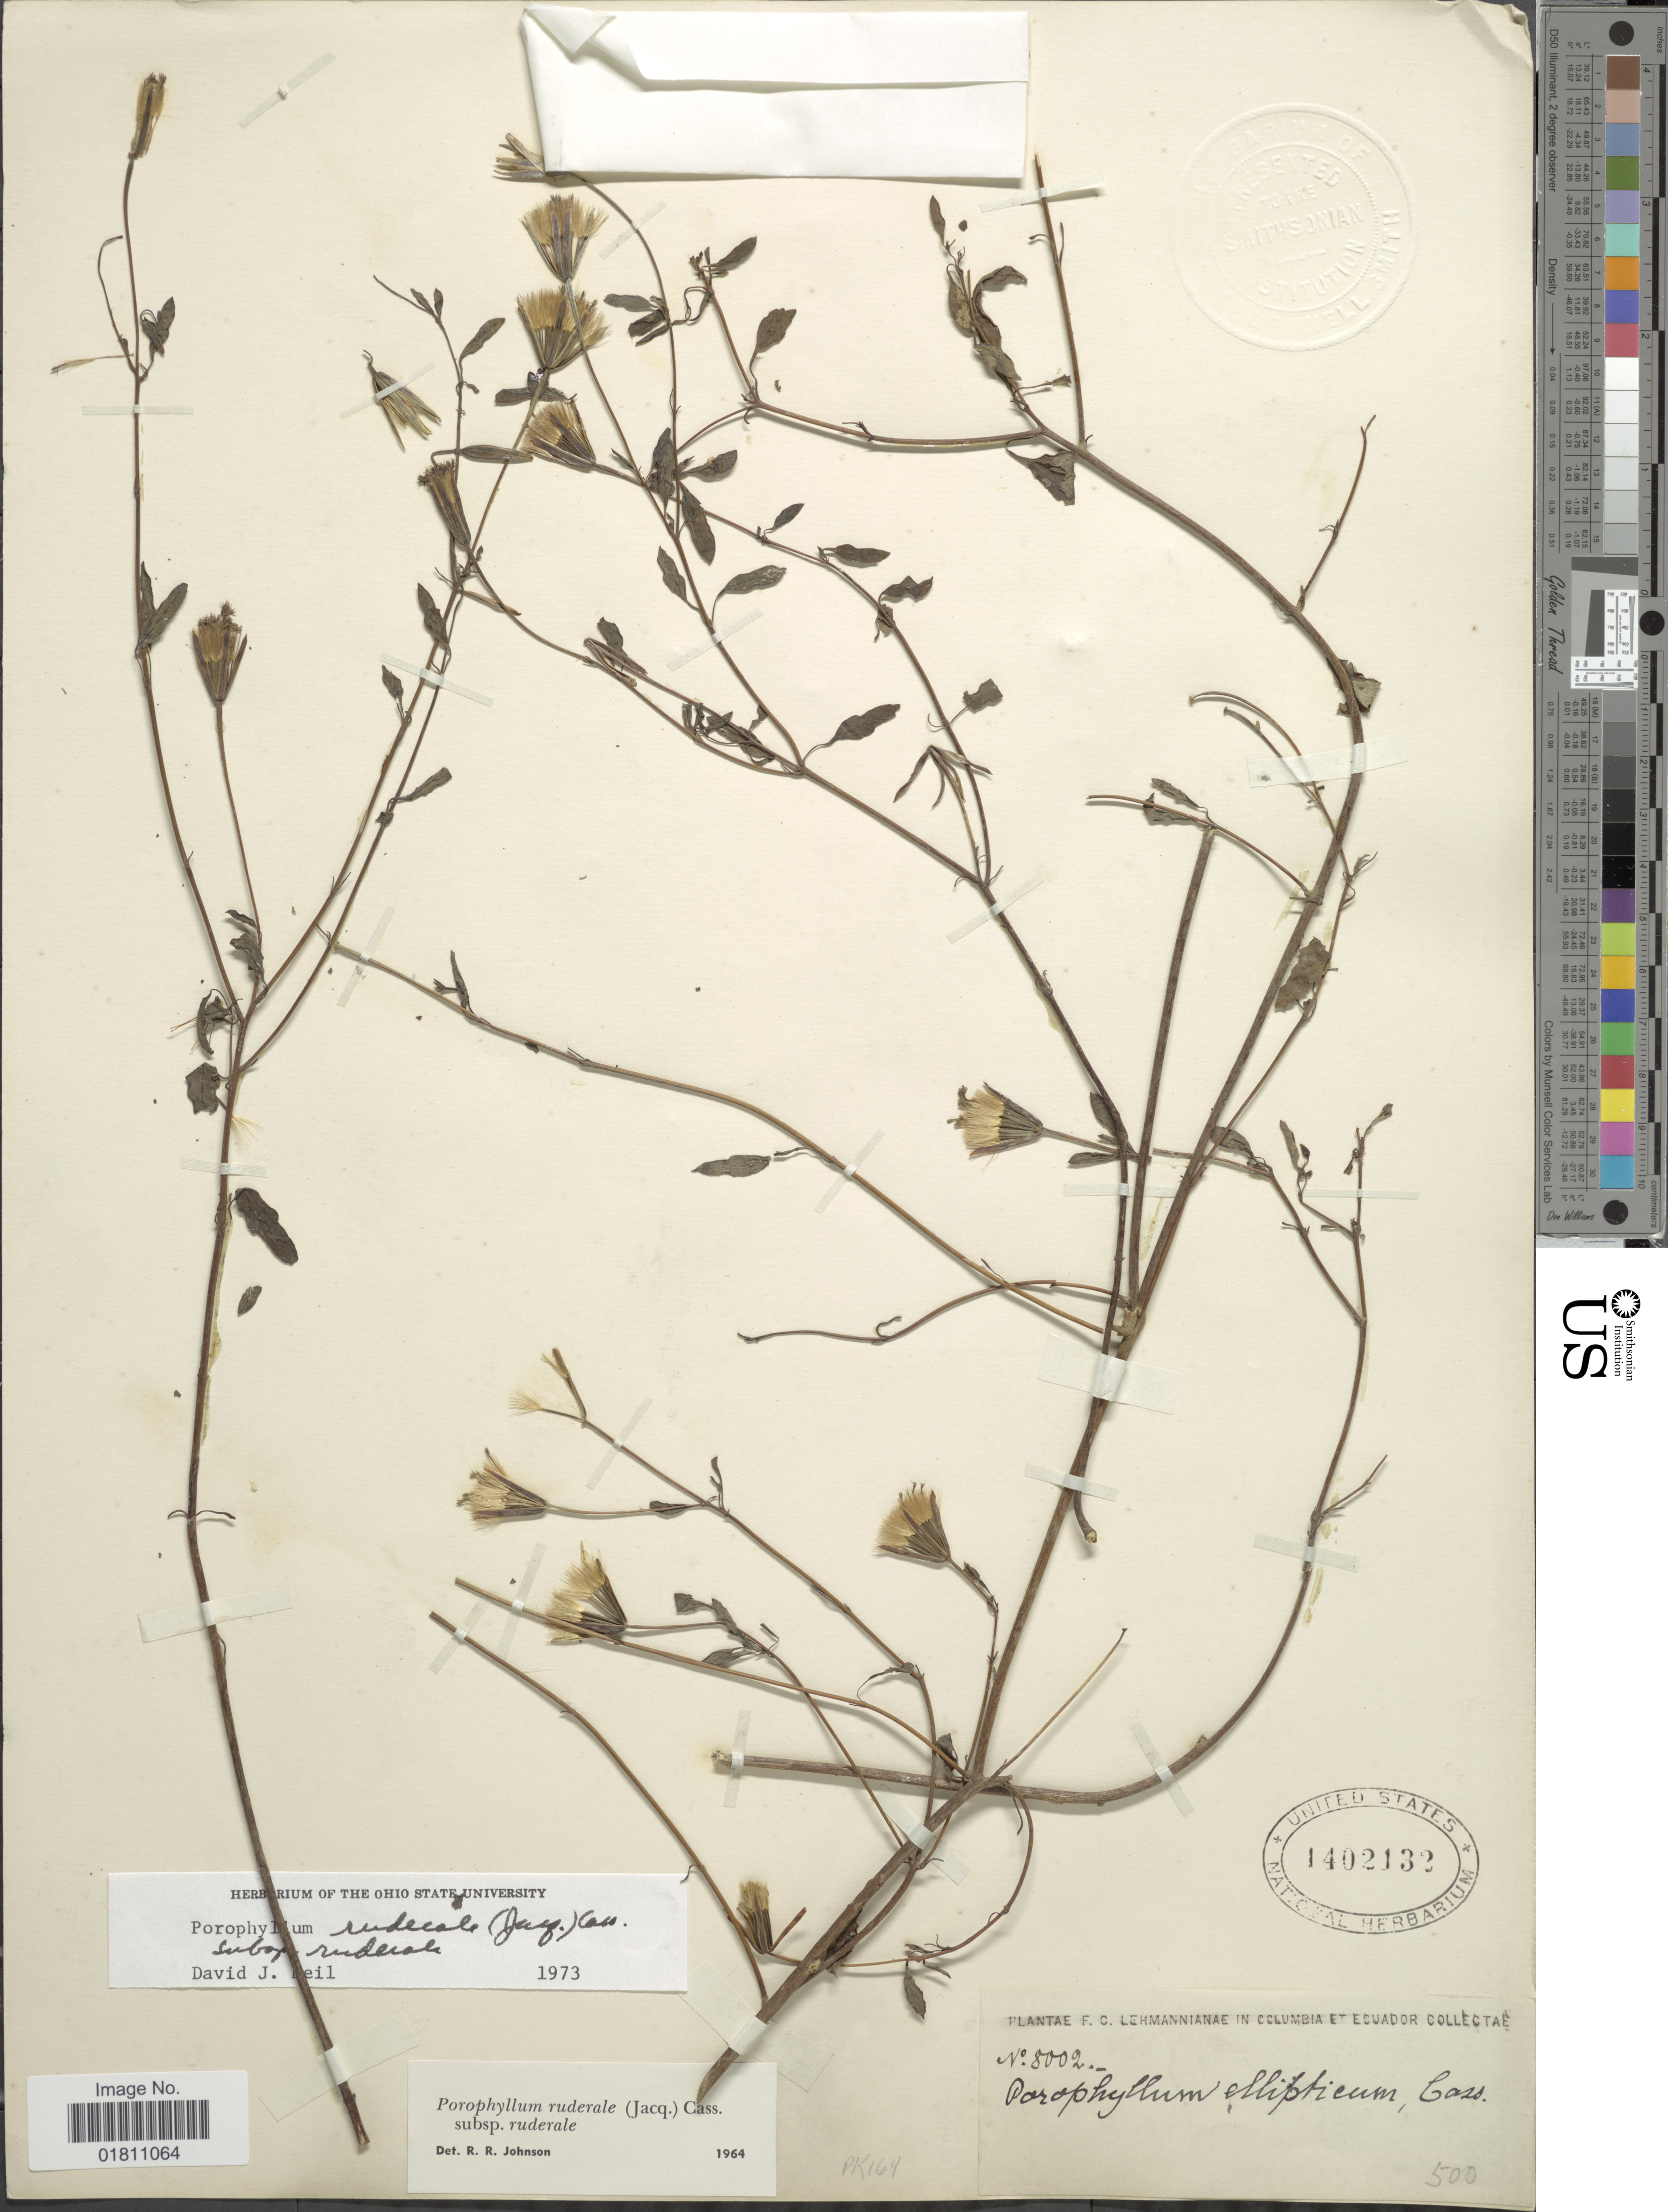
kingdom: Plantae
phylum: Tracheophyta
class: Magnoliopsida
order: Asterales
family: Asteraceae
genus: Porophyllum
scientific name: Porophyllum ruderale subsp. ruderale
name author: (Jacq.) Cass.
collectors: F. C. Lehmann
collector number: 8002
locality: Columbia et Ecuador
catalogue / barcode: US 1402132